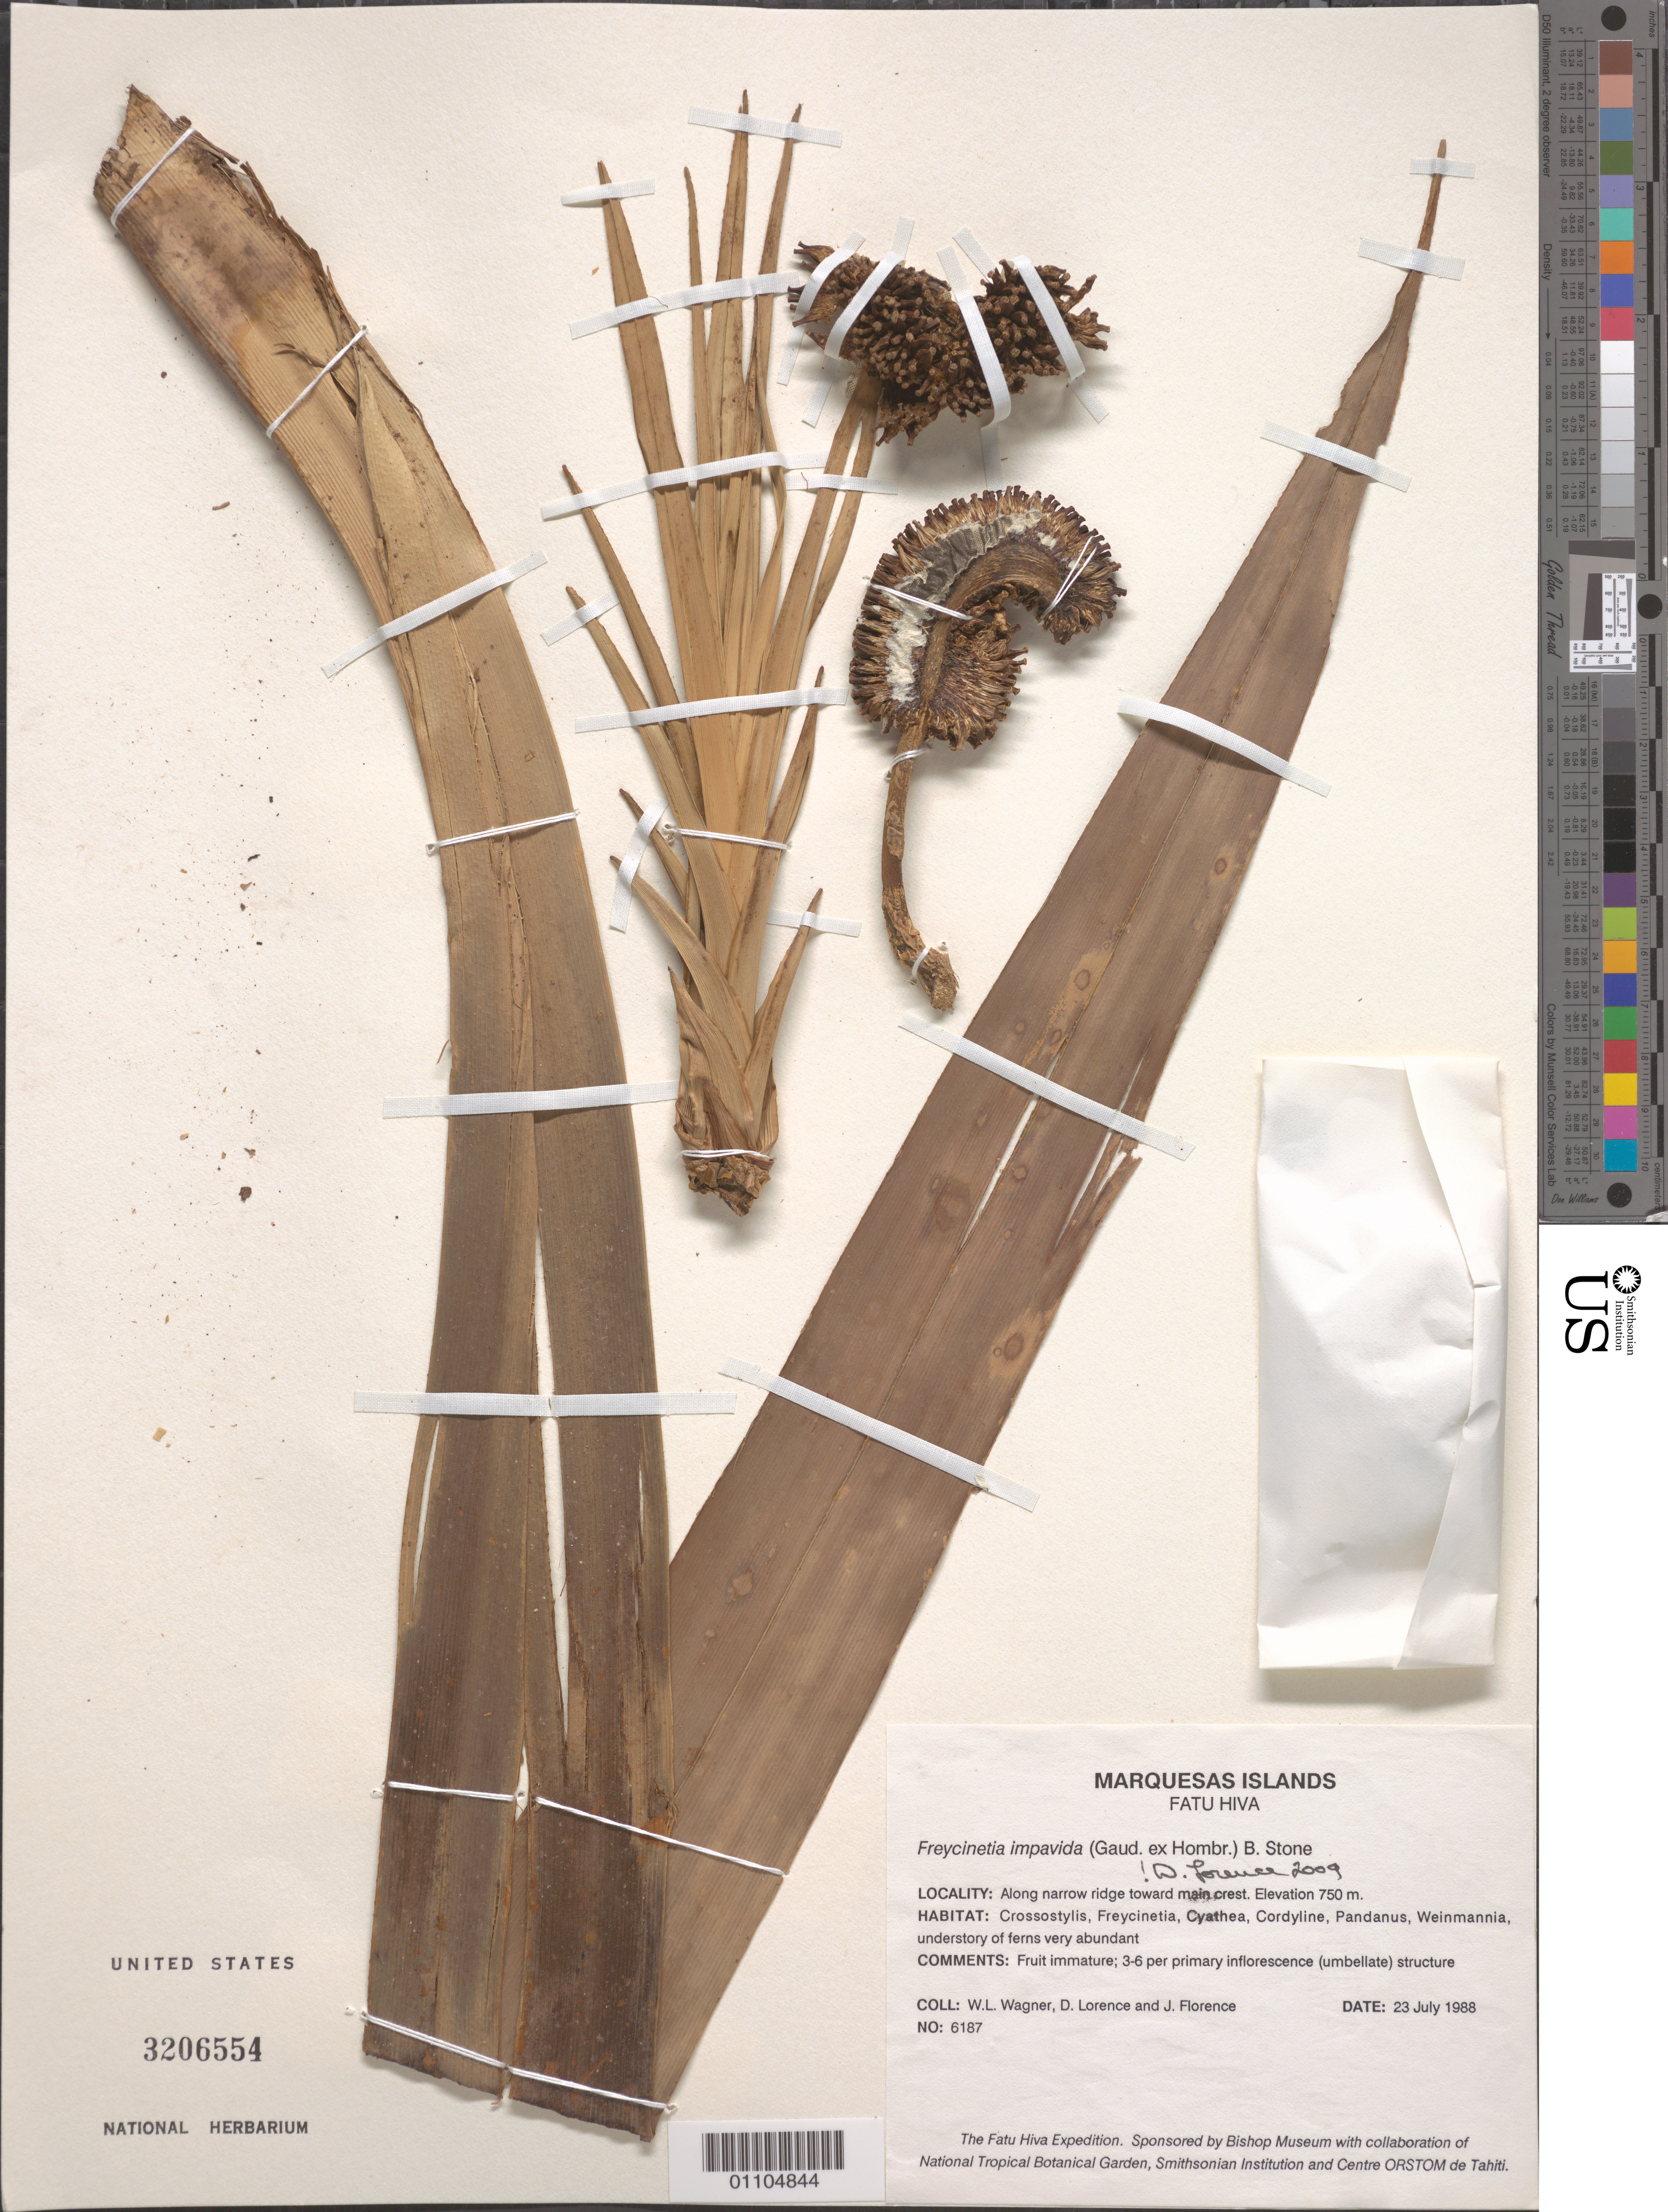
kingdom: Plantae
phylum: Tracheophyta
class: Liliopsida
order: Pandanales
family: Pandanaceae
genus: Freycinetia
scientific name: Freycinetia impavida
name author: (Hombr. & Jacquinot ex Decne.) B.C. Stone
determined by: Lorence, David H.; Wagner, W. H.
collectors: W. L. Wagner, D. Lorence & J. Florence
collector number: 6187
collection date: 1988-07-23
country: French Polynesia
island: Fatu Hiva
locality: Along narrow ridge toward main crest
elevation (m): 750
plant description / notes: Previously det. as F. marquisensis F. Br. by K.-L. Huynh (NEU) 1999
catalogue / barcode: US 3206554